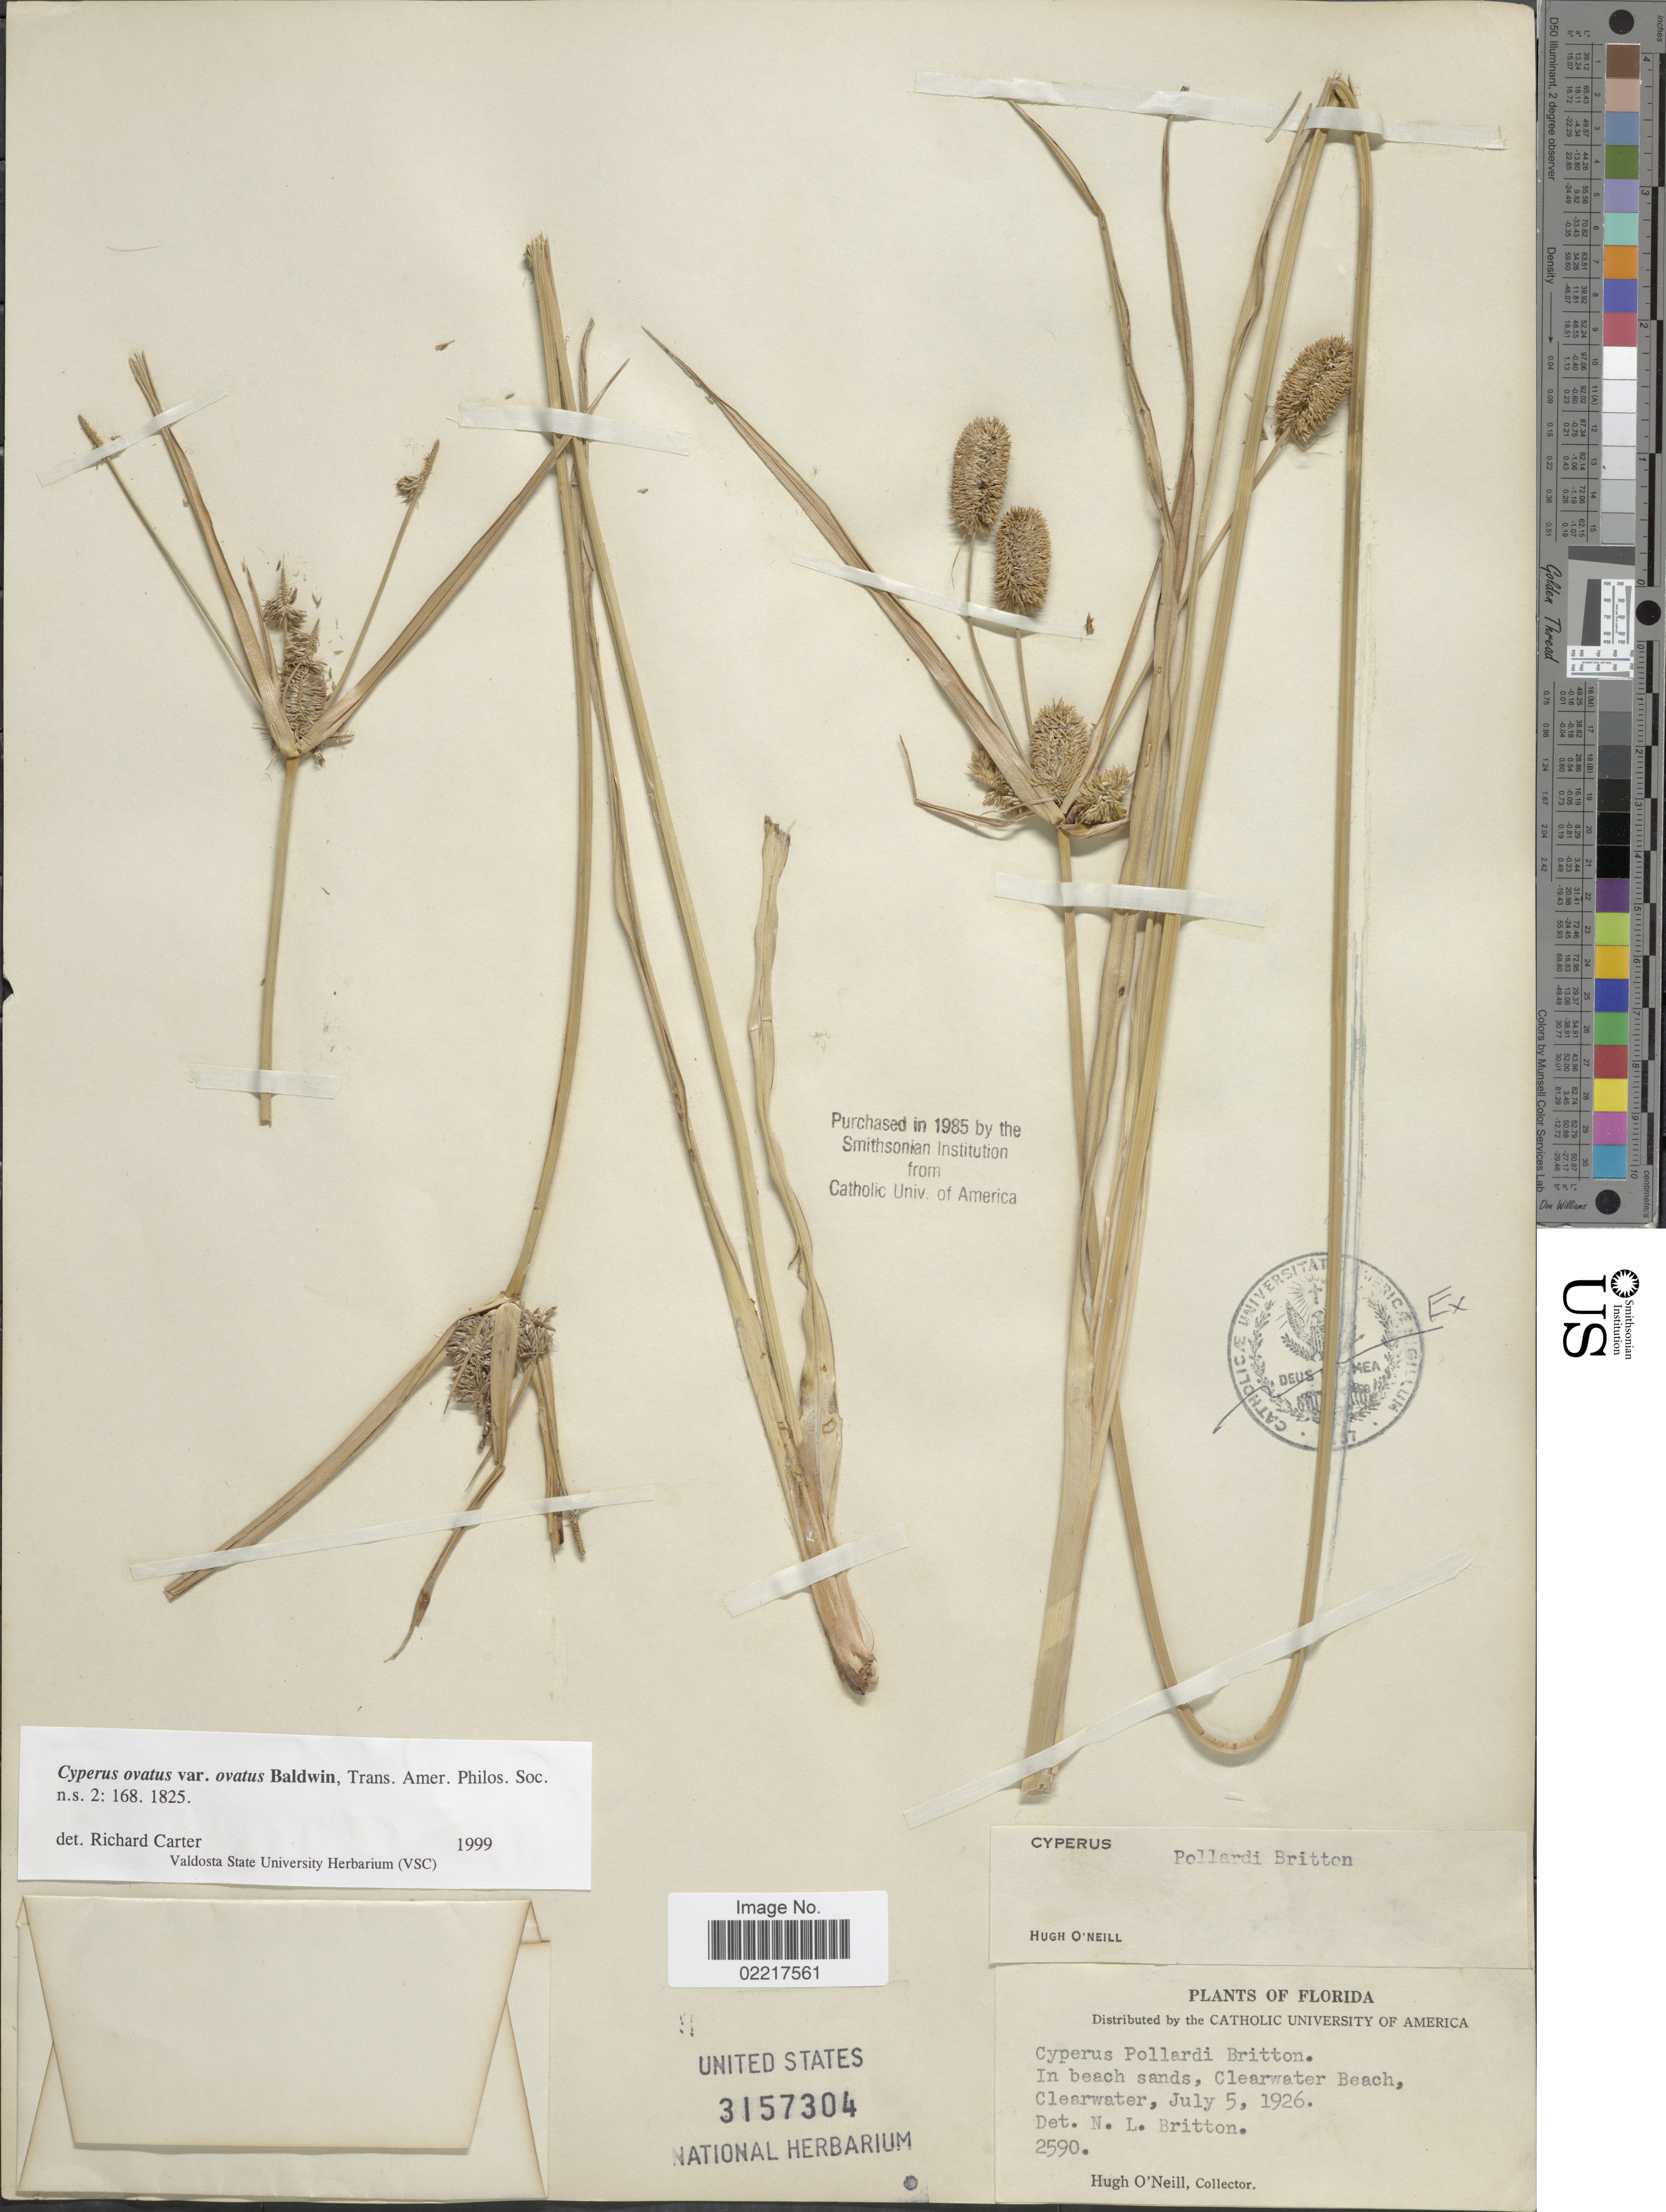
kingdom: Plantae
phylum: Tracheophyta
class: Liliopsida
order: Poales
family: Cyperaceae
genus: Cyperus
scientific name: Cyperus ovatus var. ovatus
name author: Baldwin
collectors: H. O'Neill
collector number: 2590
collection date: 1926-07-05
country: United States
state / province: Florida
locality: In beach sands, Clearwater Beach, Clearwater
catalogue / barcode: US 3157304